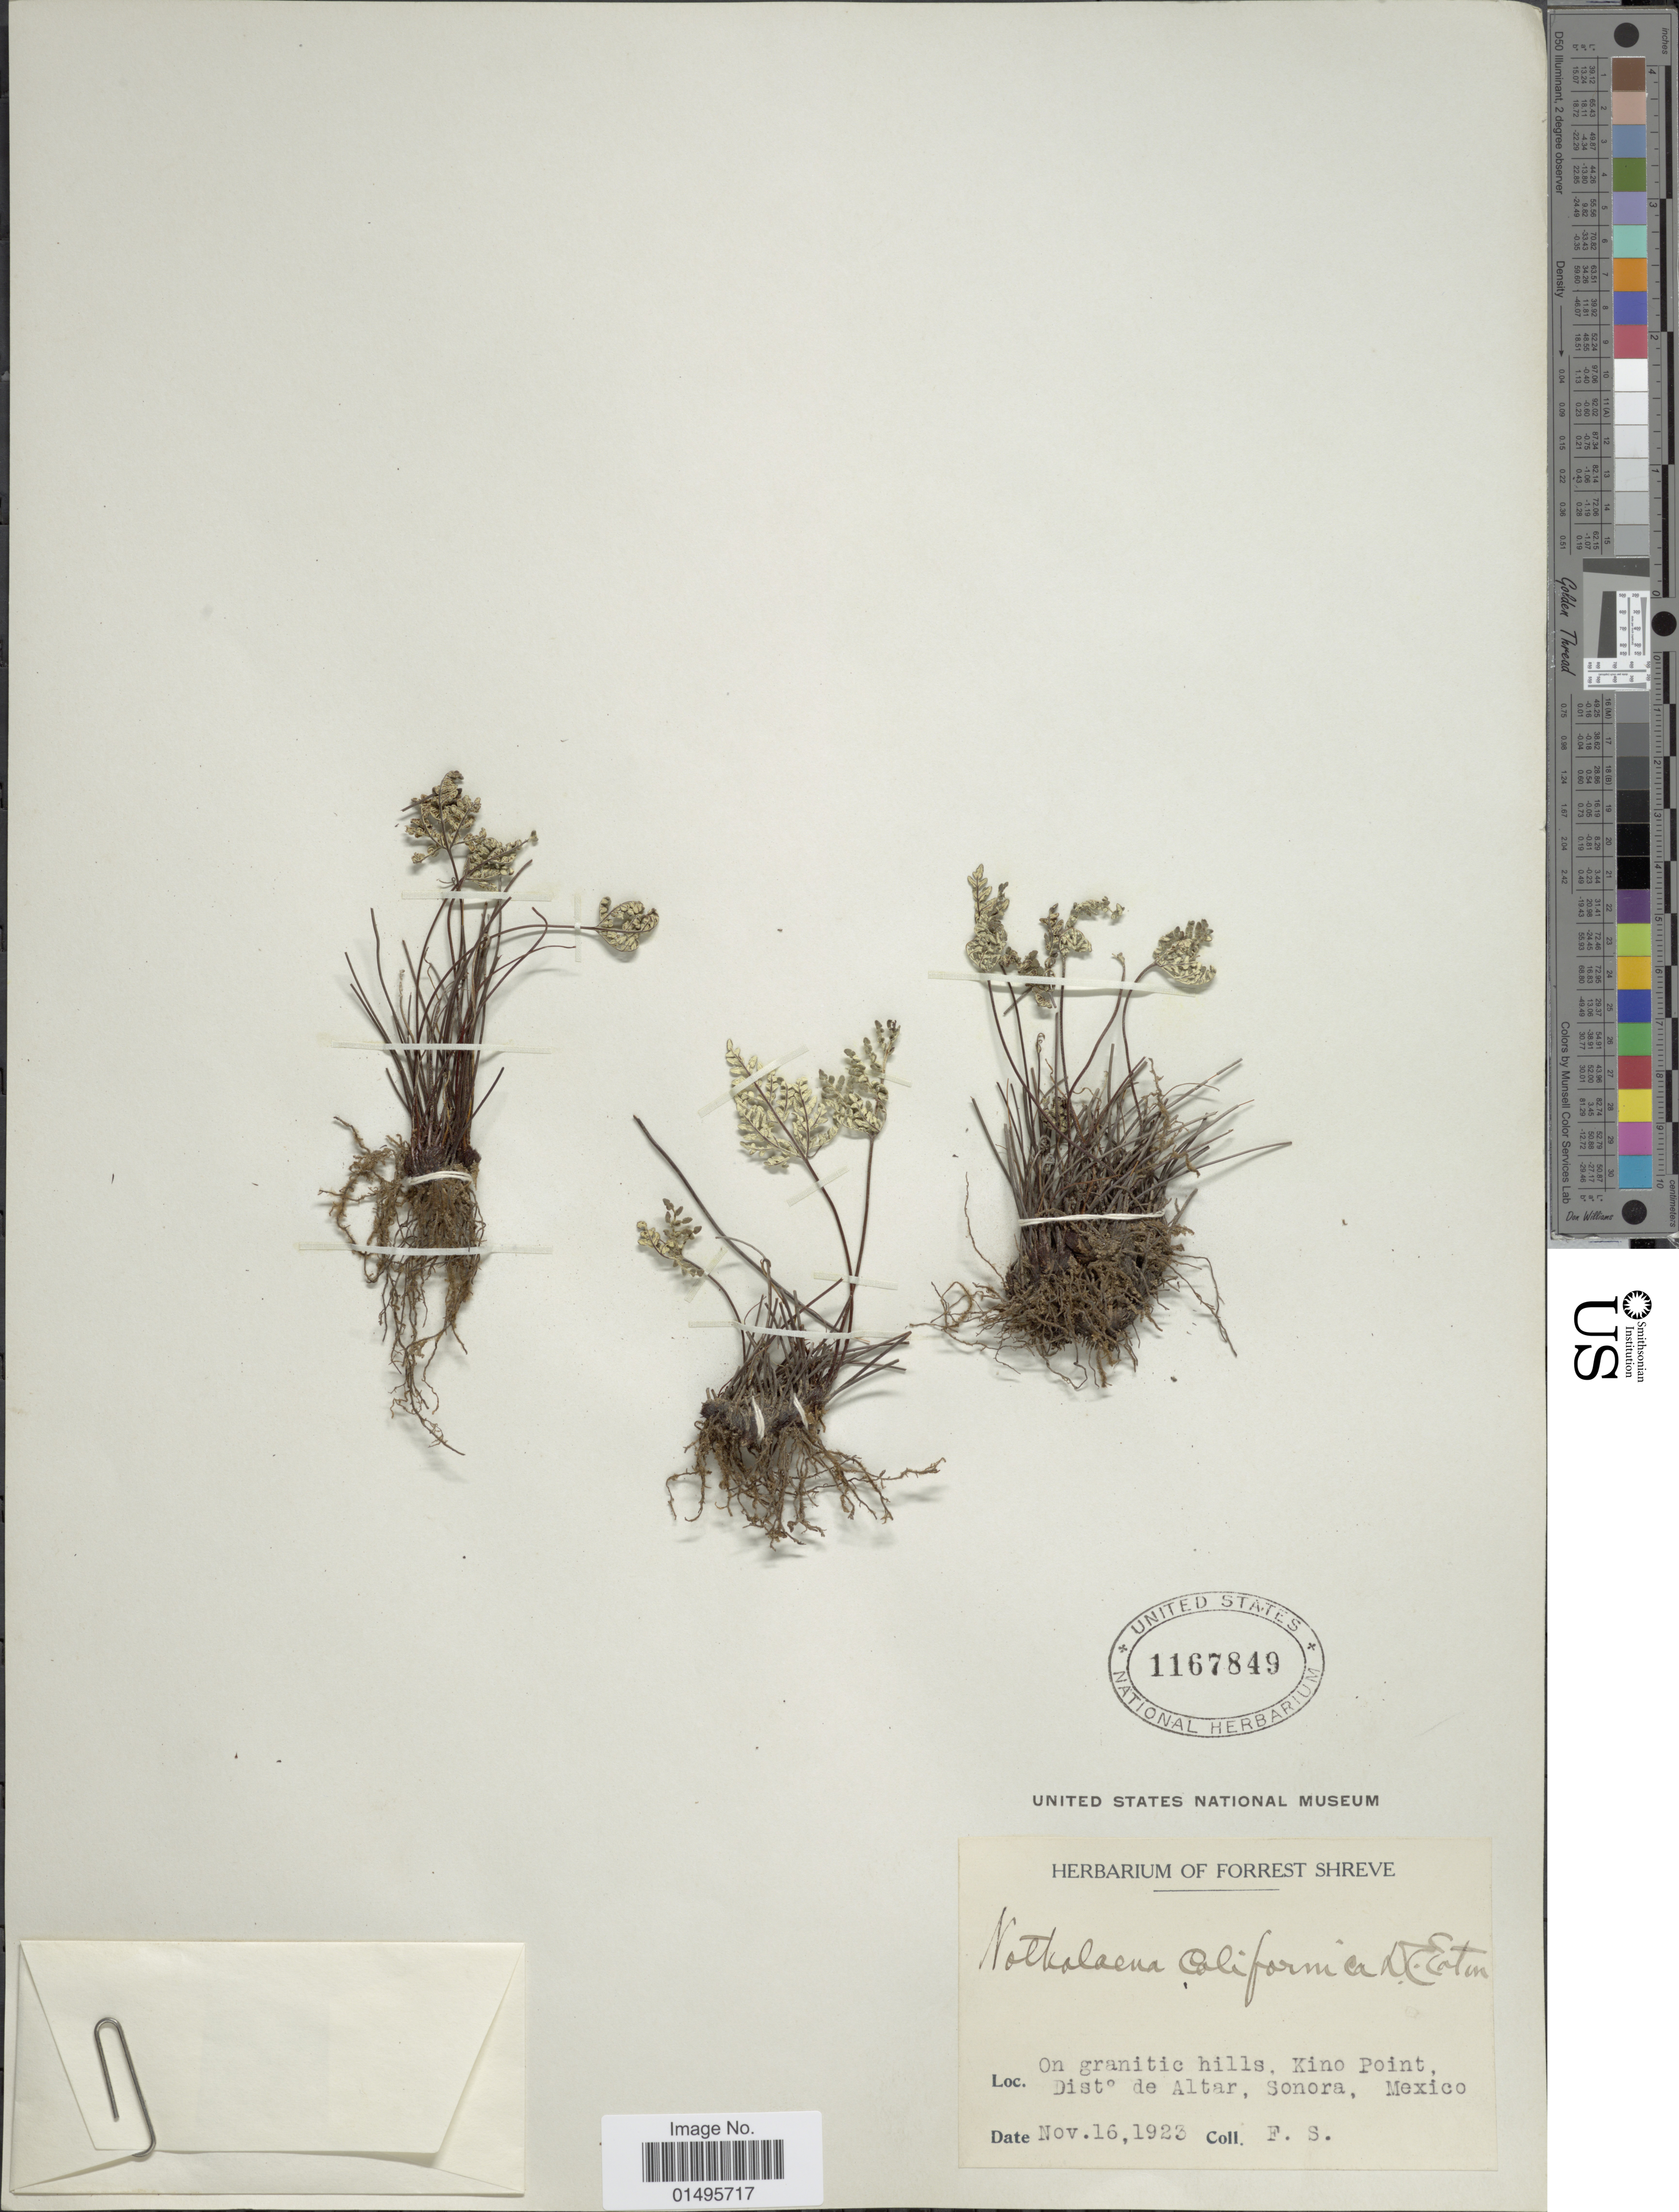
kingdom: Plantae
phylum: Tracheophyta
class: Polypodiopsida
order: Polypodiales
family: Pteridaceae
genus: Notholaena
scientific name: Notholaena californica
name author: D.C. Eaton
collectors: F. Shreve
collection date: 1923-11-16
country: Mexico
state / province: Sonora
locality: On granatic hills, Kino Point, Dist. de Altar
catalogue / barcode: US 1167849